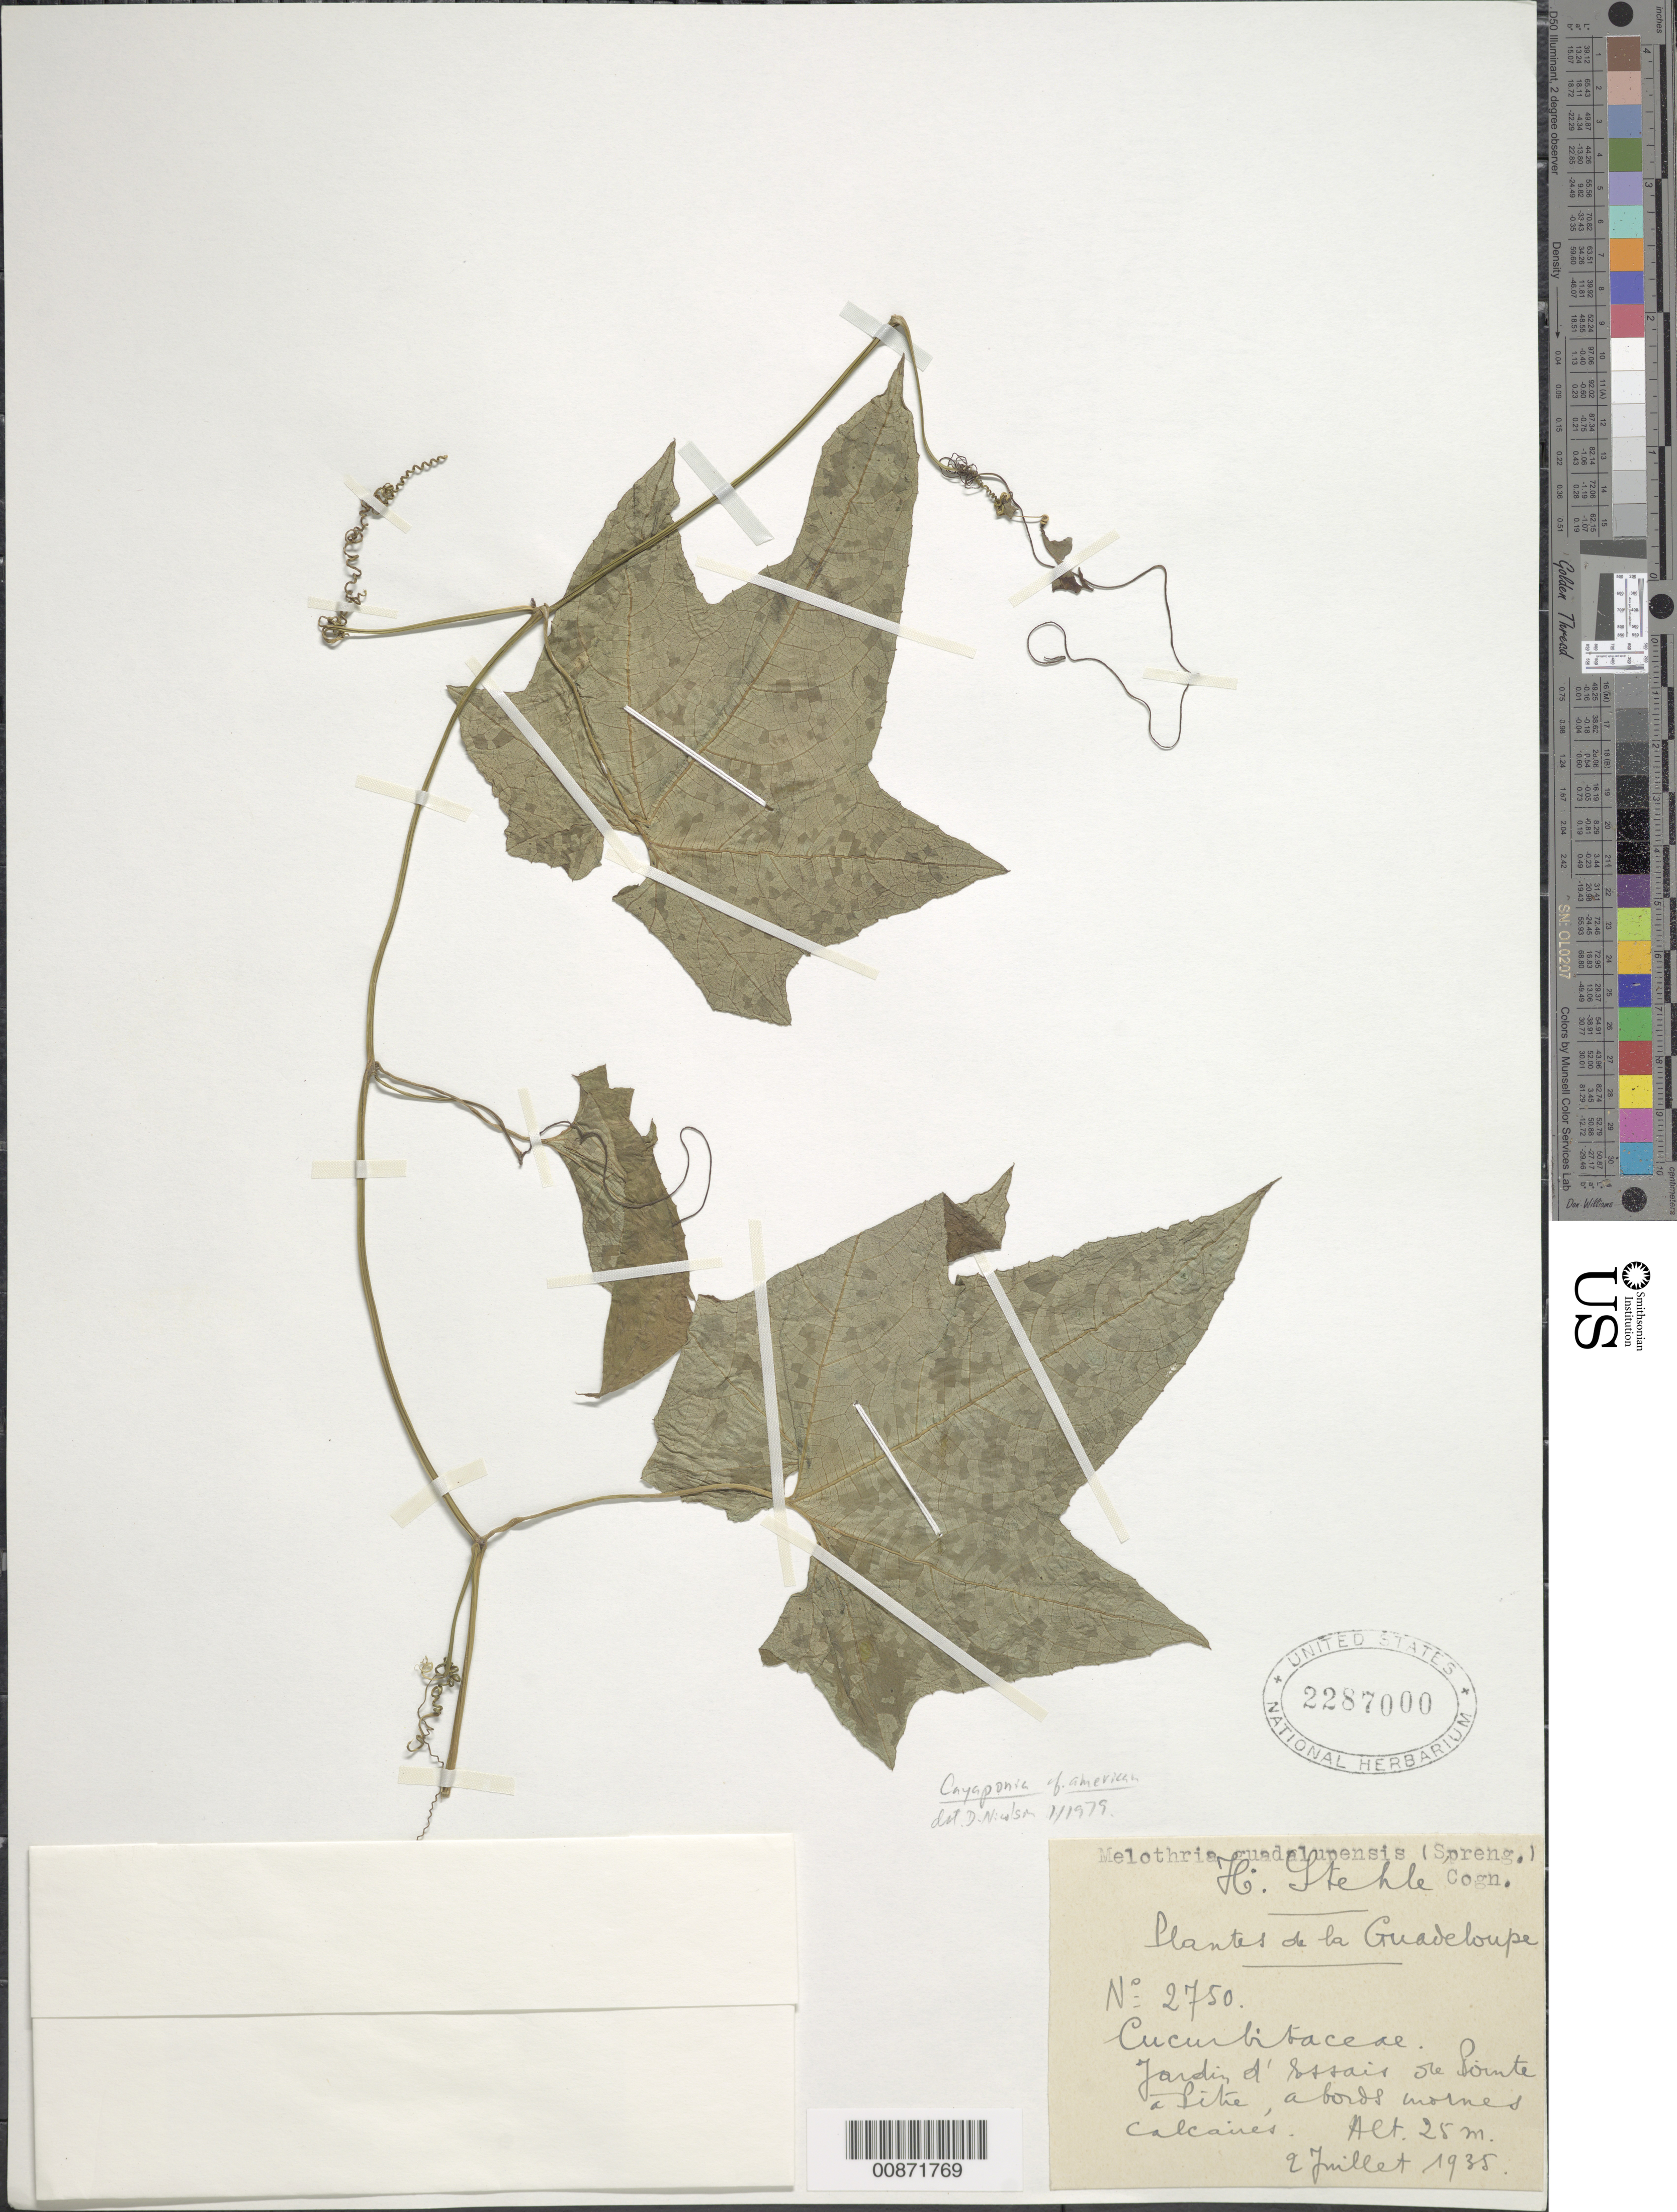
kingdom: Plantae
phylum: Tracheophyta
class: Magnoliopsida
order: Cucurbitales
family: Cucurbitaceae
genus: Cayaponia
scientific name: Cayaponia americana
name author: (Lam.) Cogn.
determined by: Nicolson, Dan H.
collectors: H. Stehlé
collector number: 2750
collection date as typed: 02 Jul 1935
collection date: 1935-07-02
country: Guadeloupe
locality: Jardin d' Assais (sp.?) de Pointe à Pitré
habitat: Jardin. Abords mornes calcaires.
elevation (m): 25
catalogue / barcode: US 2287000